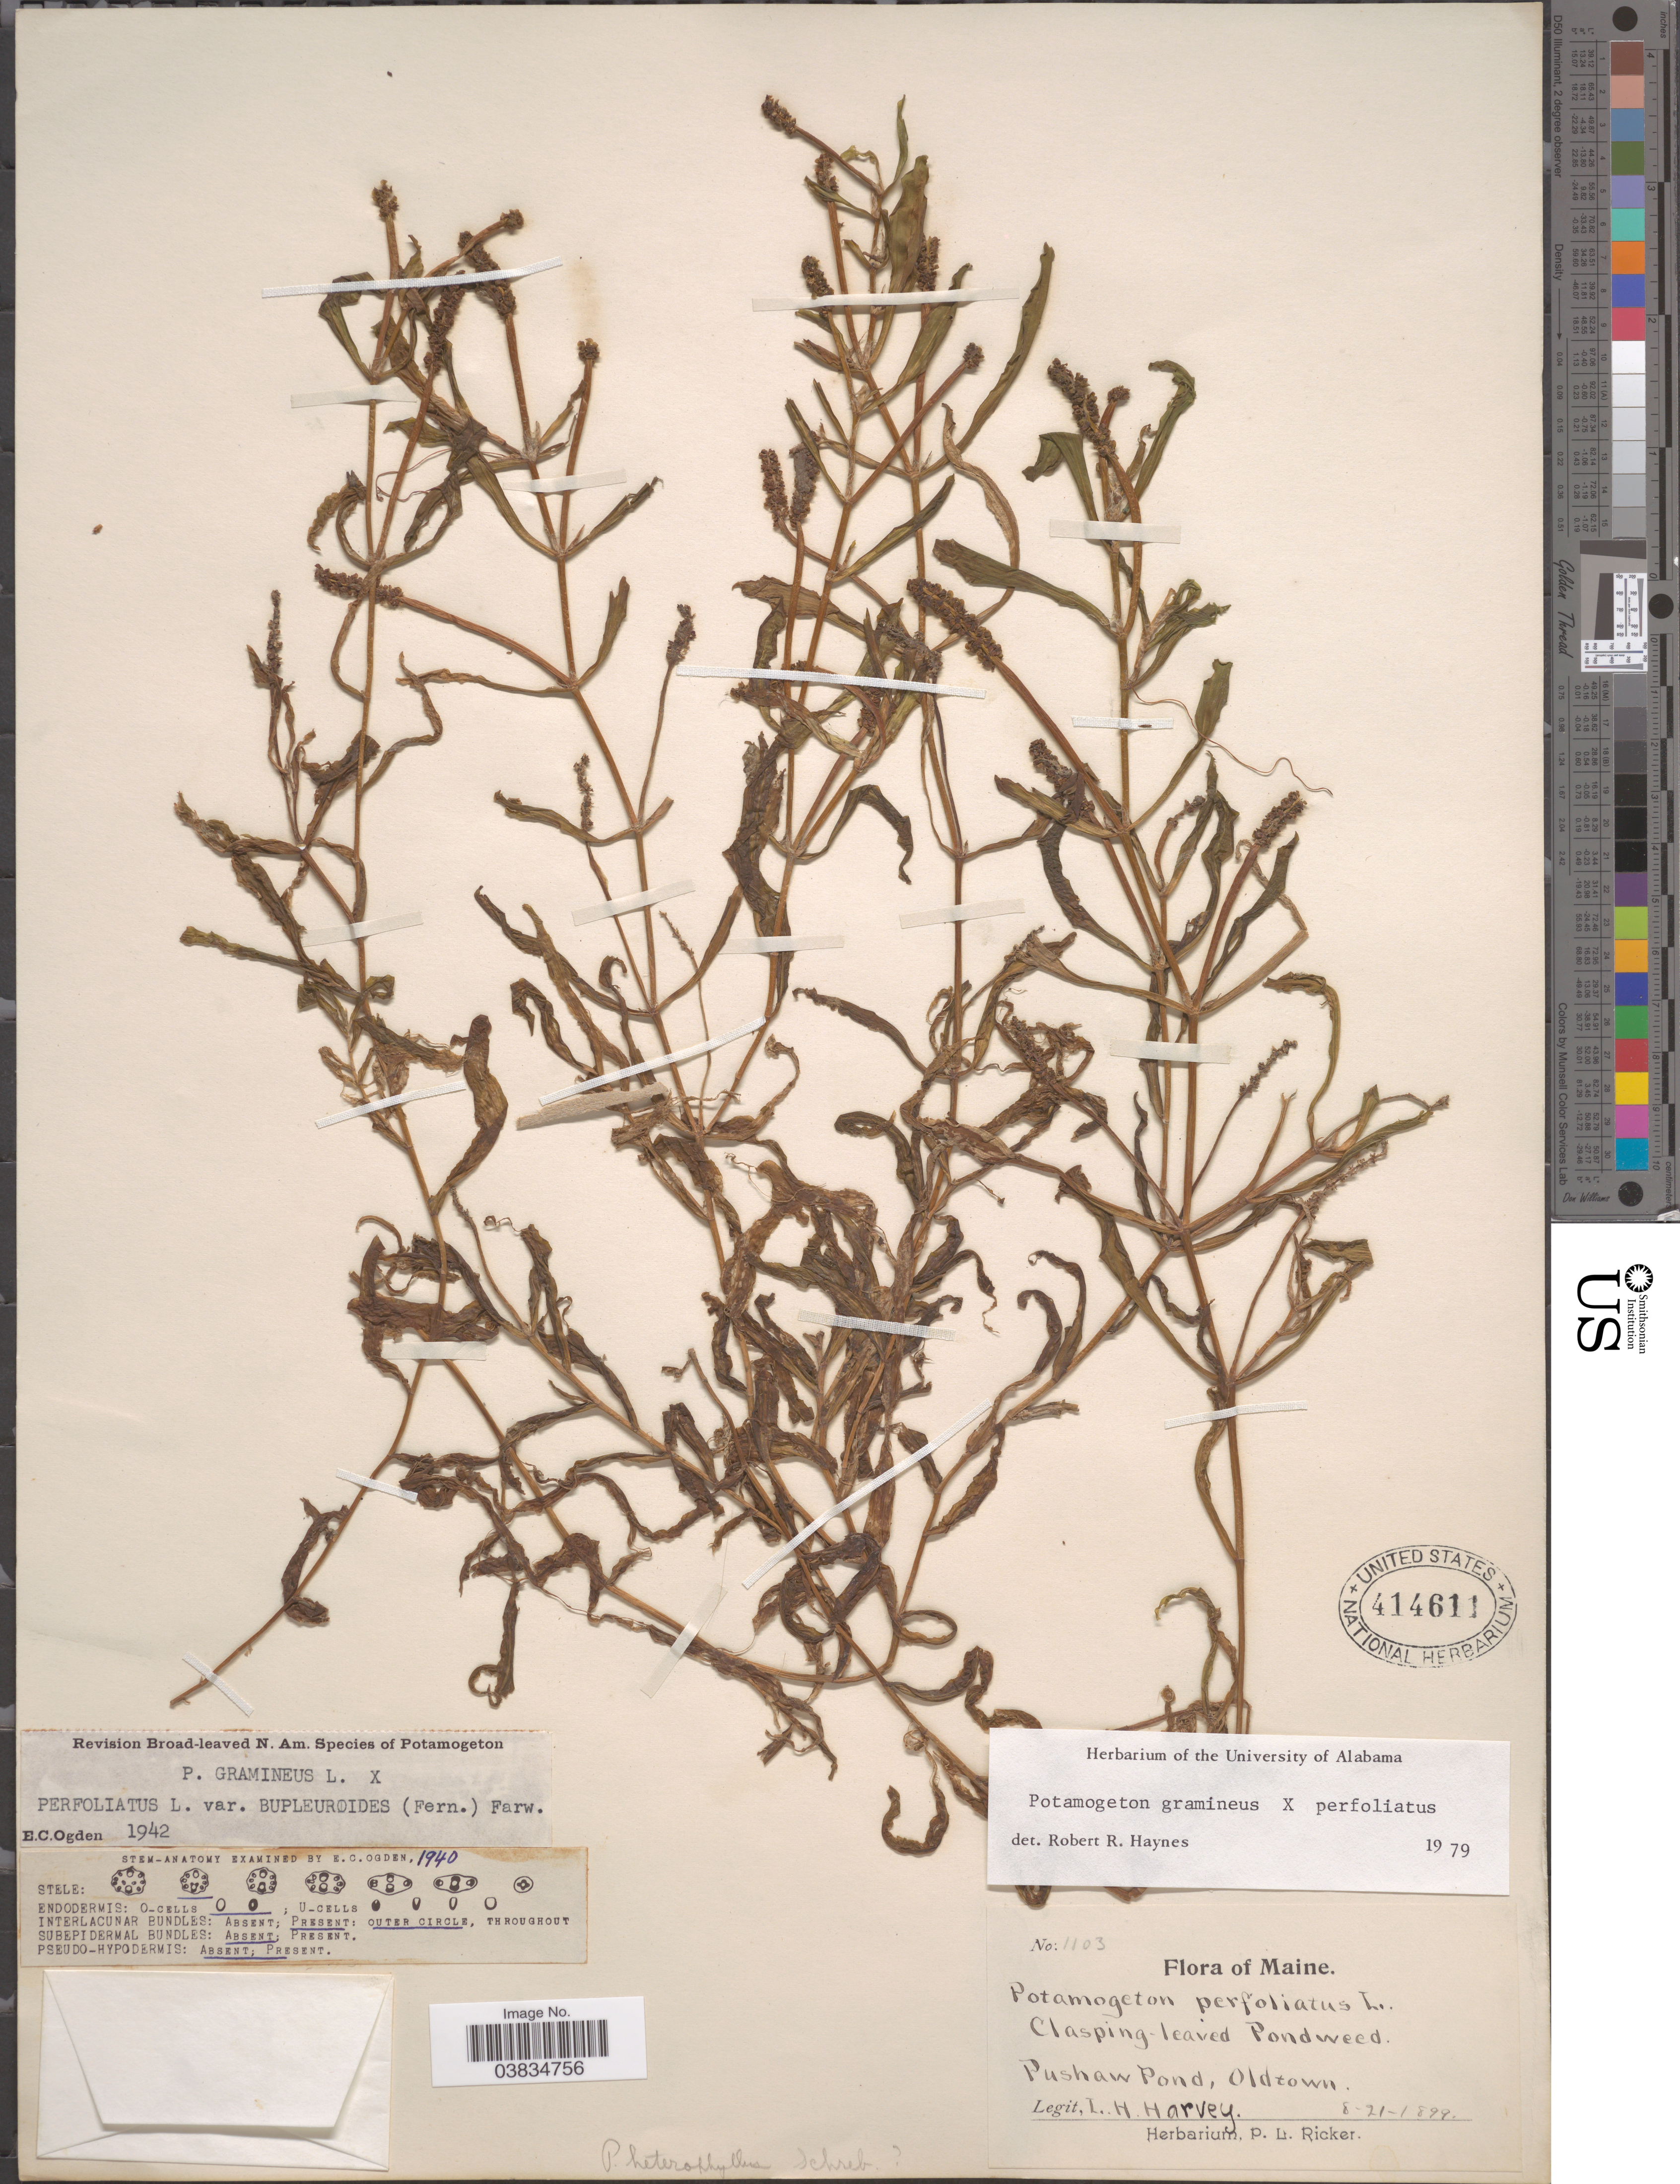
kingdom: Plantae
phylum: Tracheophyta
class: Liliopsida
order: Alismatales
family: Potamogetonaceae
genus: Potamogeton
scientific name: Potamogeton gramineus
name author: L.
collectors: L. H. Harvey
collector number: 11036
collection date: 1899-08-21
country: United States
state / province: Maine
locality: Pushaw Pond, Oldtown.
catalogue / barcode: US 414611